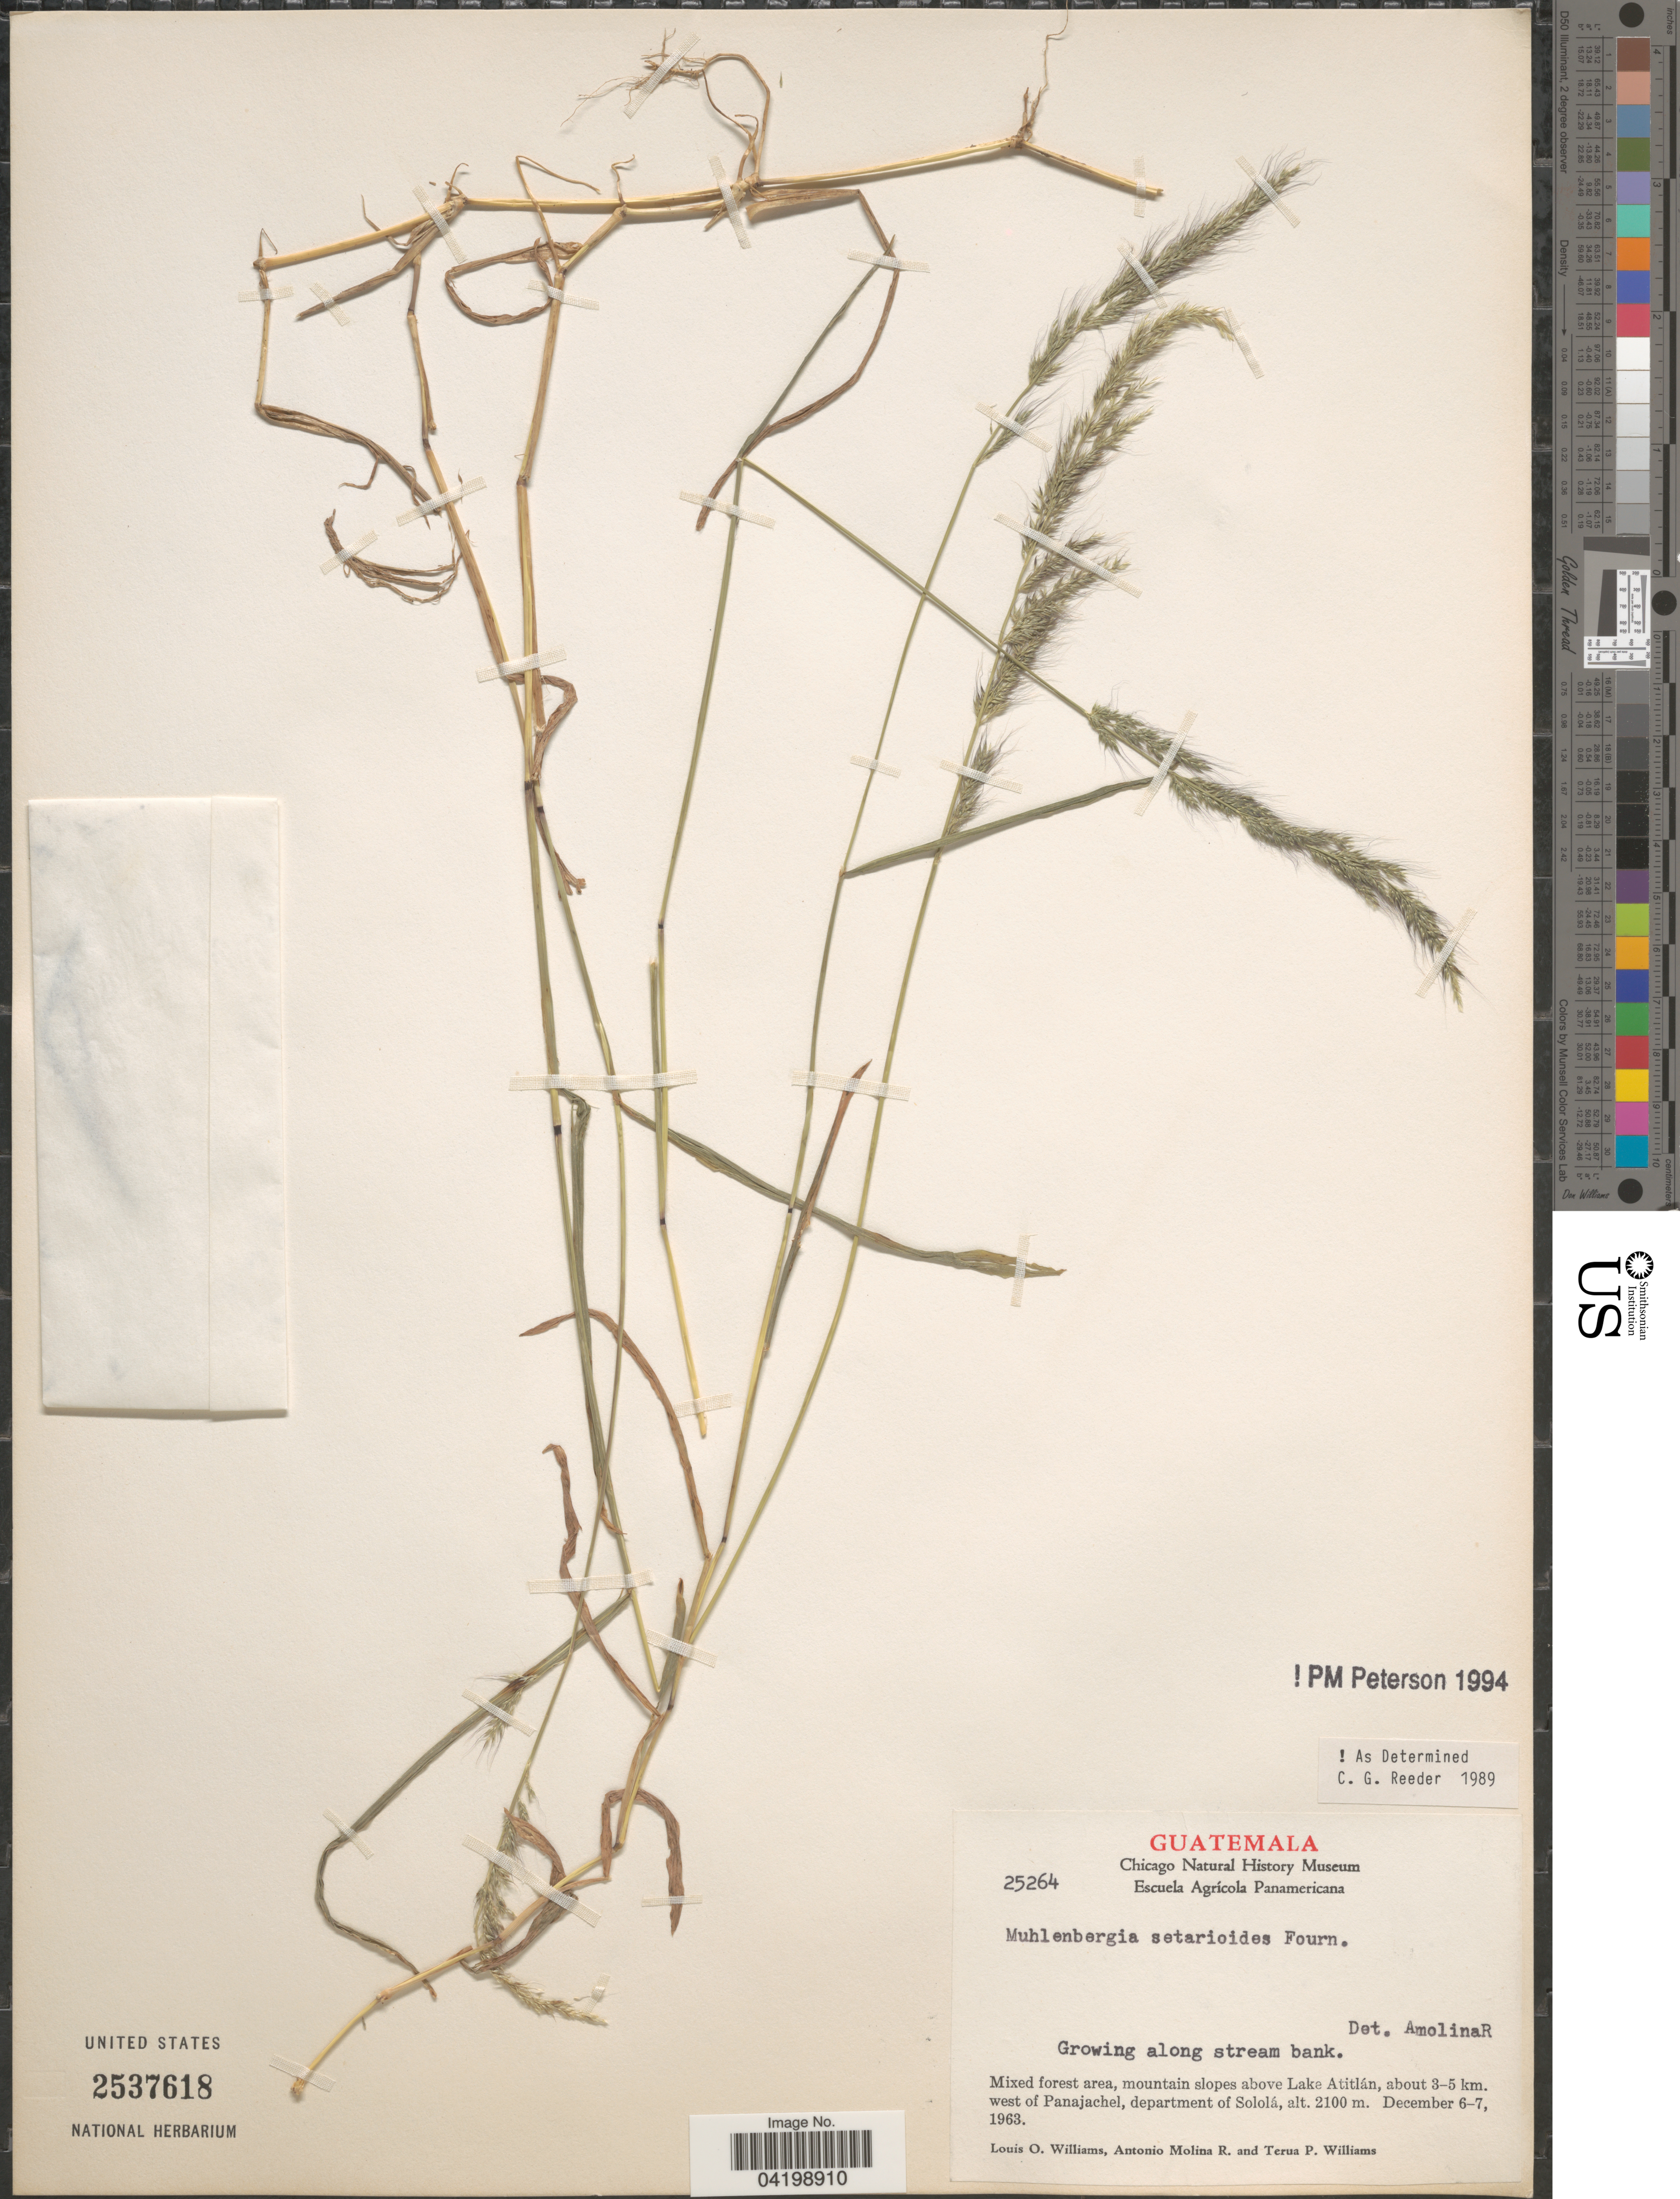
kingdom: Plantae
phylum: Tracheophyta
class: Liliopsida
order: Poales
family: Poaceae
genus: Muhlenbergia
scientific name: Muhlenbergia setarioides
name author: E. Fourn.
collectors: L. O. Williams, A. Molina R. & T. P. Williams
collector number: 25264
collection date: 1963-12-06/1963-12-07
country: Guatemala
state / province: Solola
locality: Mountain slopes above Lake Atitlán, about 3-5 km. west of Panajachel, department of Sololá.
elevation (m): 2100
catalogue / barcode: US 2537618